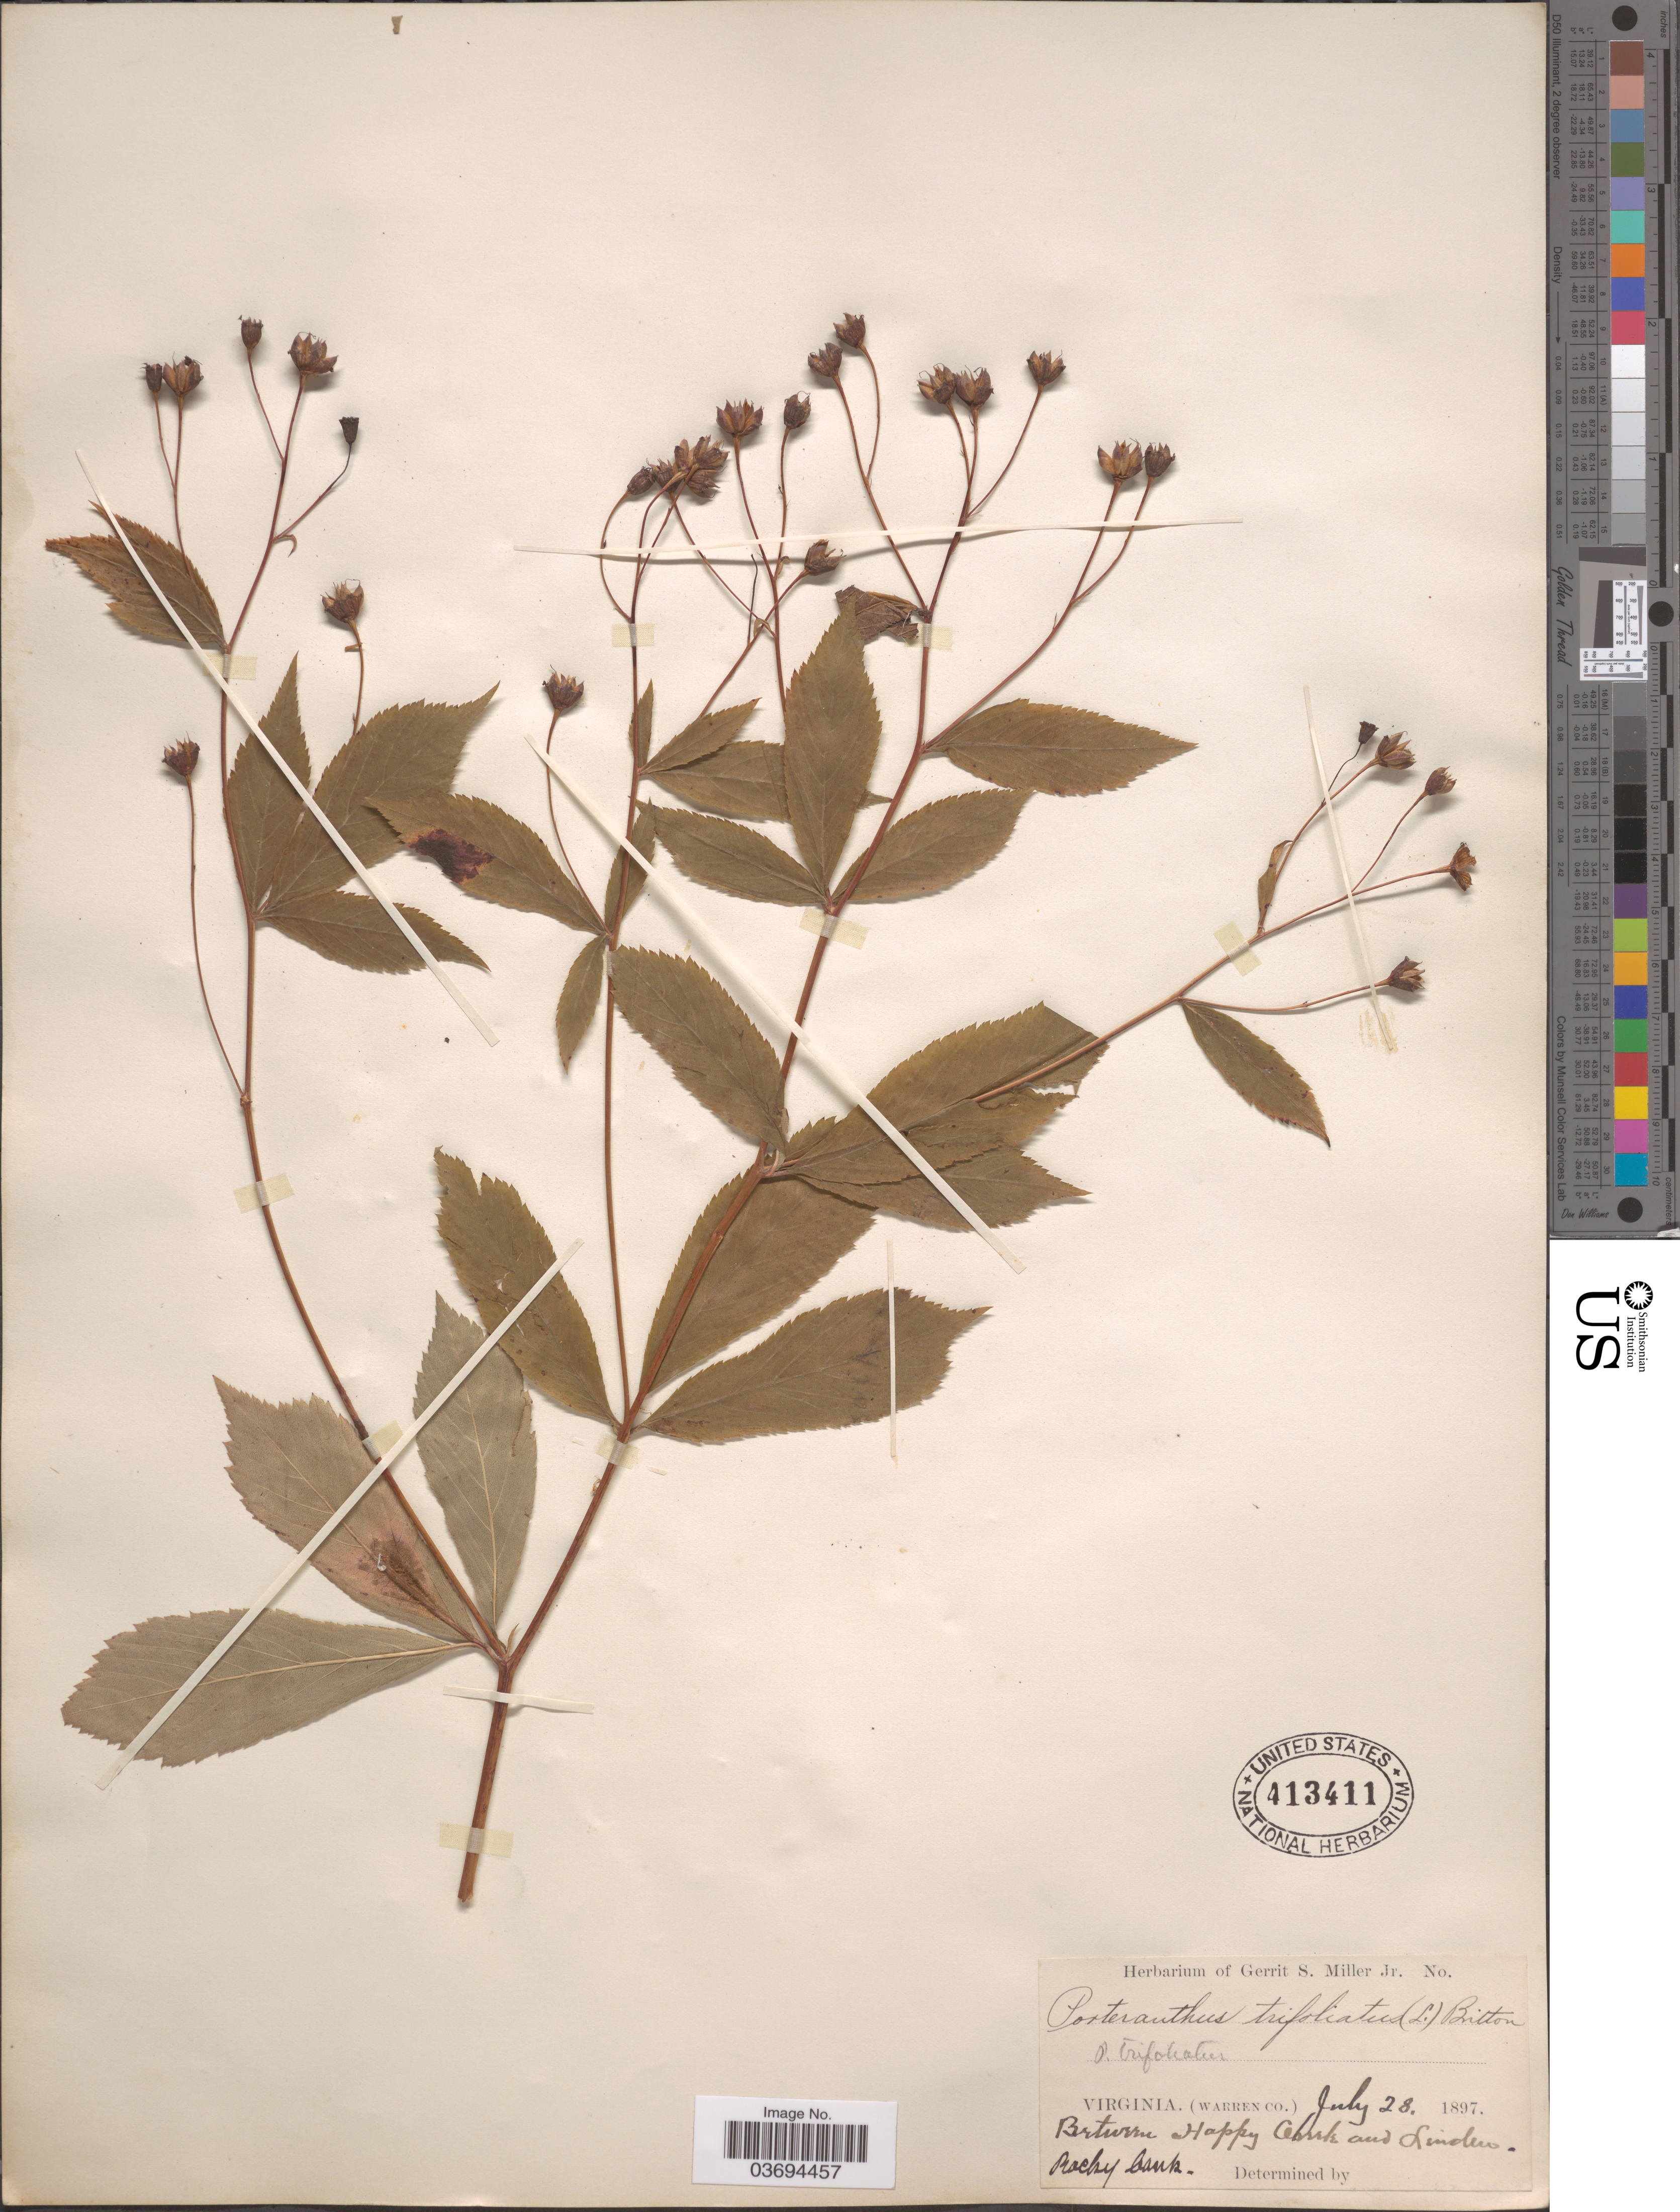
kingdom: Plantae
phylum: Tracheophyta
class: Magnoliopsida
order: Rosales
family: Rosaceae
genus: Gillenia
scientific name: Gillenia trifoliata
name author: (L.) Moench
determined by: Strong, Mark T., (BOT), Smithsonian Institution - National Museum of Natural History (UNITED STATES)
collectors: ex herb. Gerrit S. Miller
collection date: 1897-07-28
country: United States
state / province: Virginia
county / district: Warren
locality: Warren Co. Between Happy Creek and Linden.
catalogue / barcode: US 413411